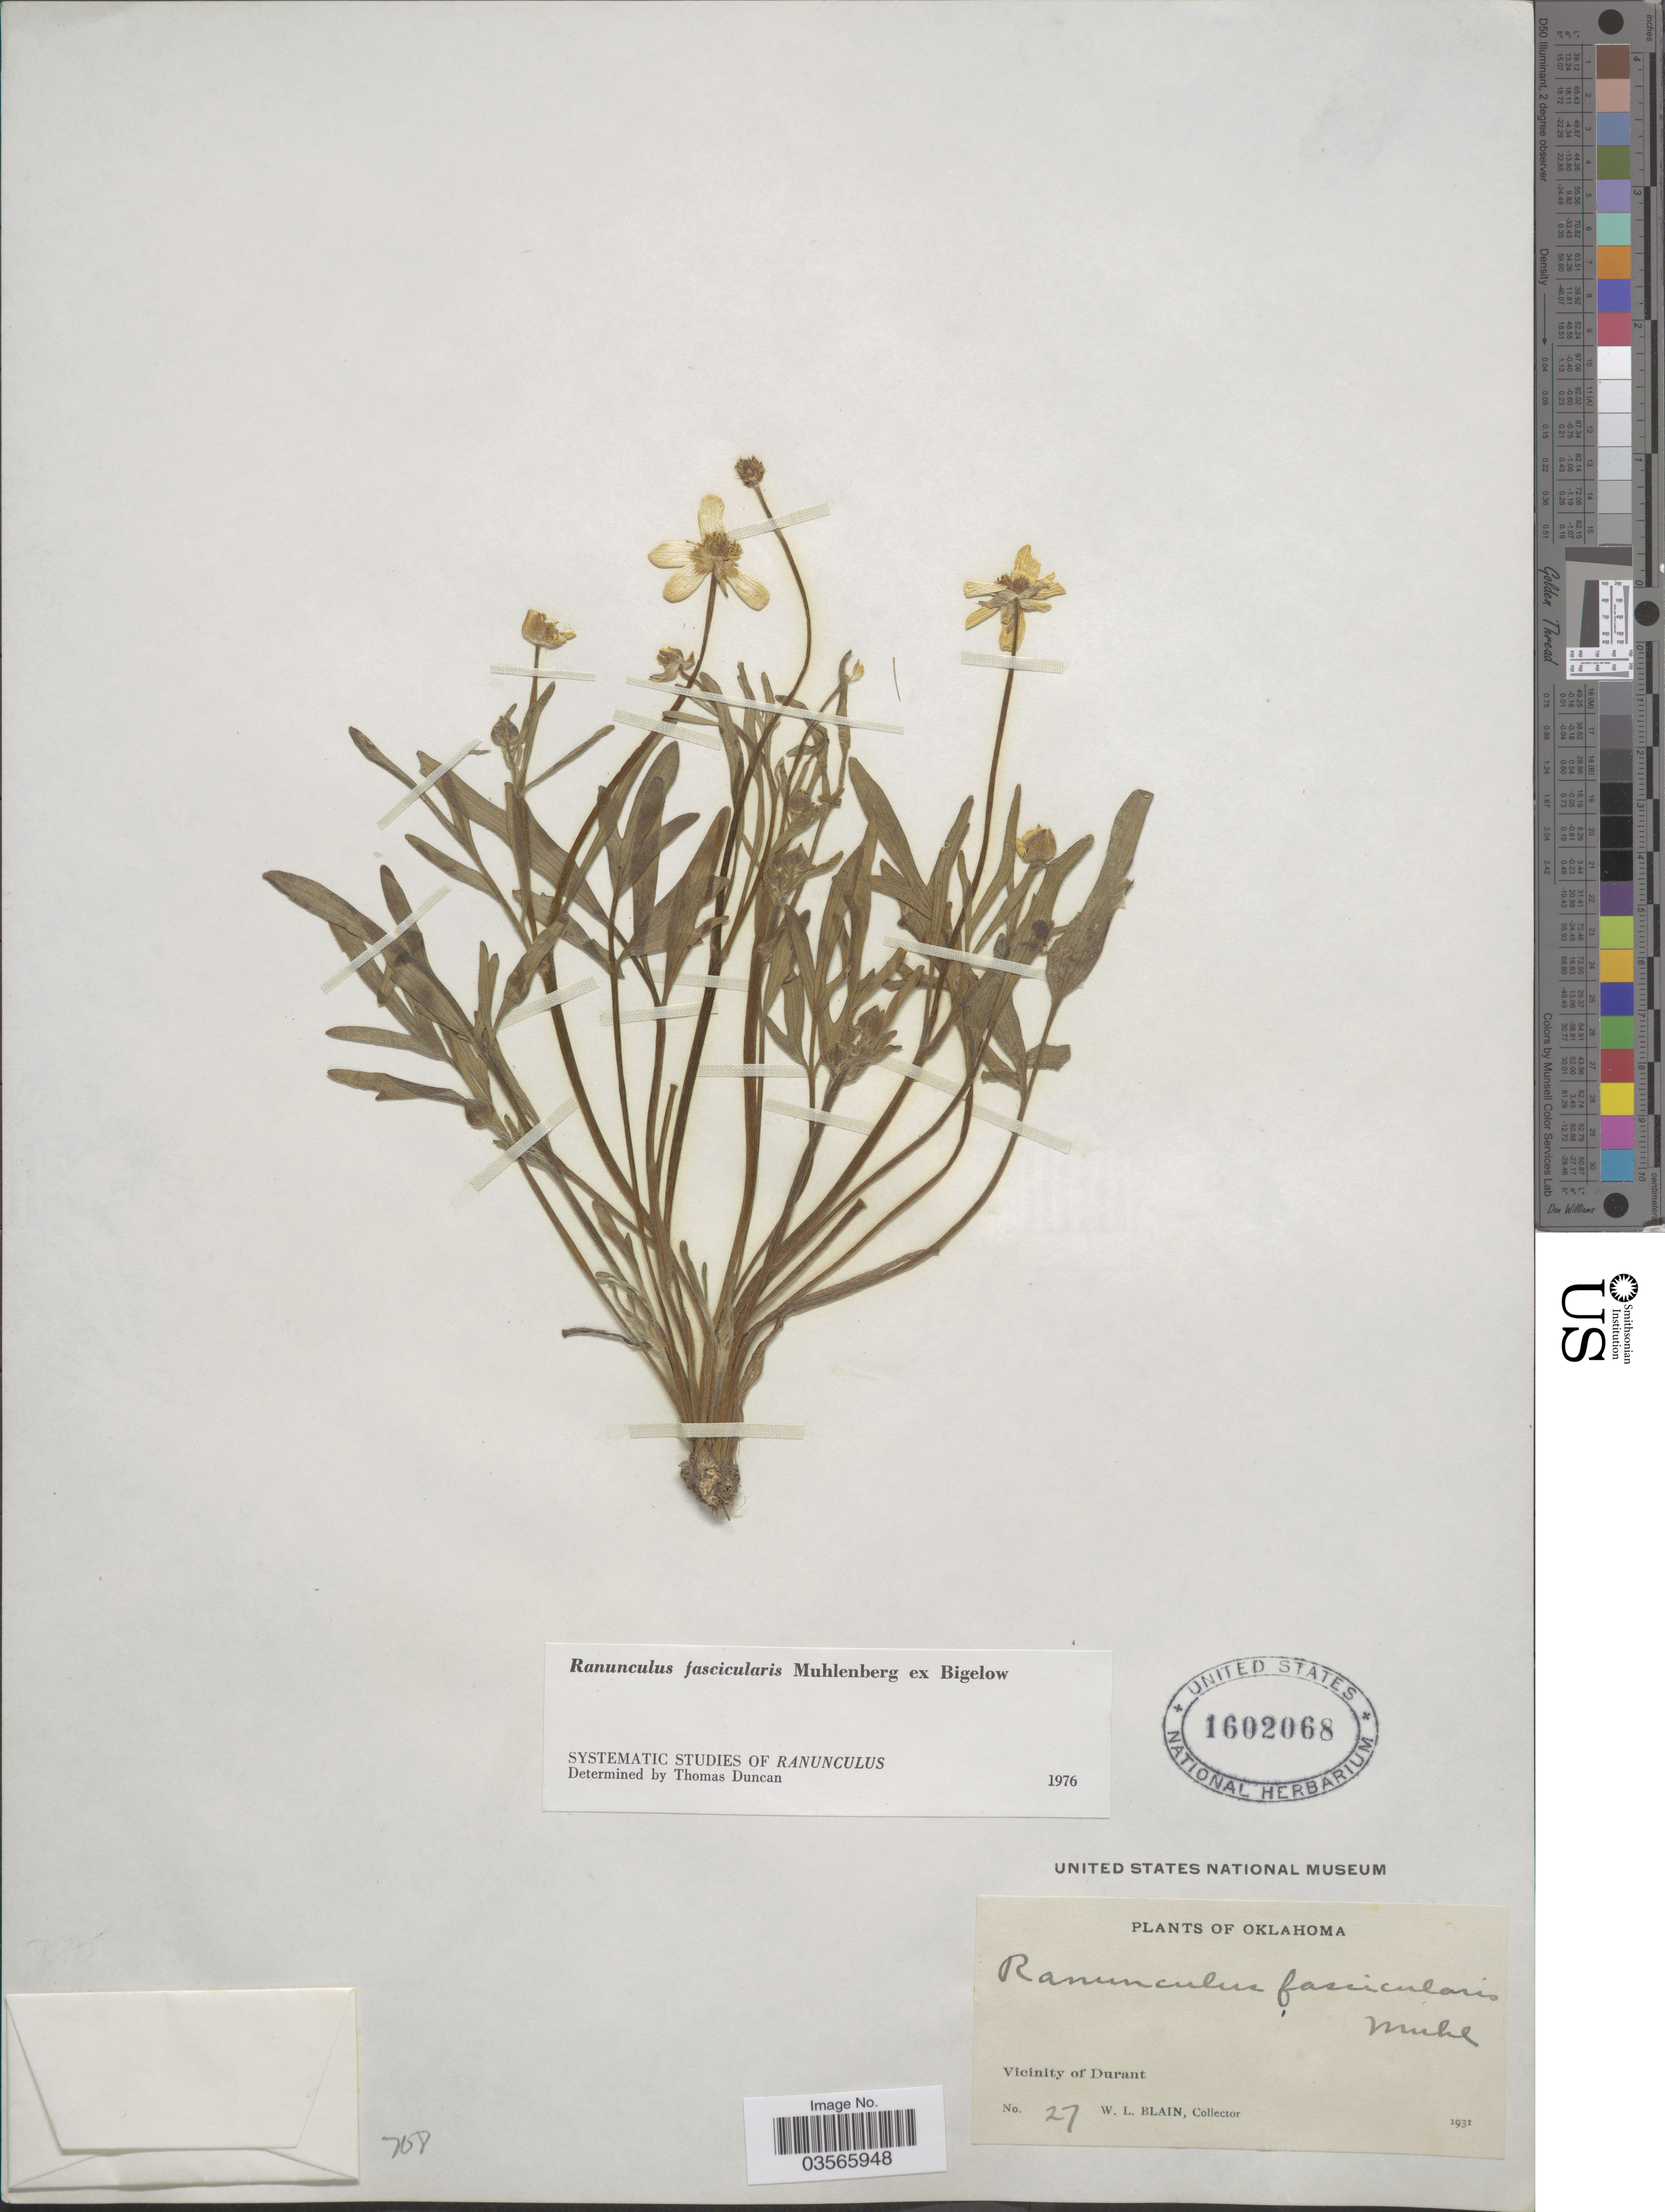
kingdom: Plantae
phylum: Tracheophyta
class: Magnoliopsida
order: Ranunculales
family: Ranunculaceae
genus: Ranunculus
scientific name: Ranunculus fascicularis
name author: Muhl. ex Bigelow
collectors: W. Blain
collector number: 27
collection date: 1931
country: United States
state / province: Oklahoma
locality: Vicinity of Durant.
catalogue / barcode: US 1602068